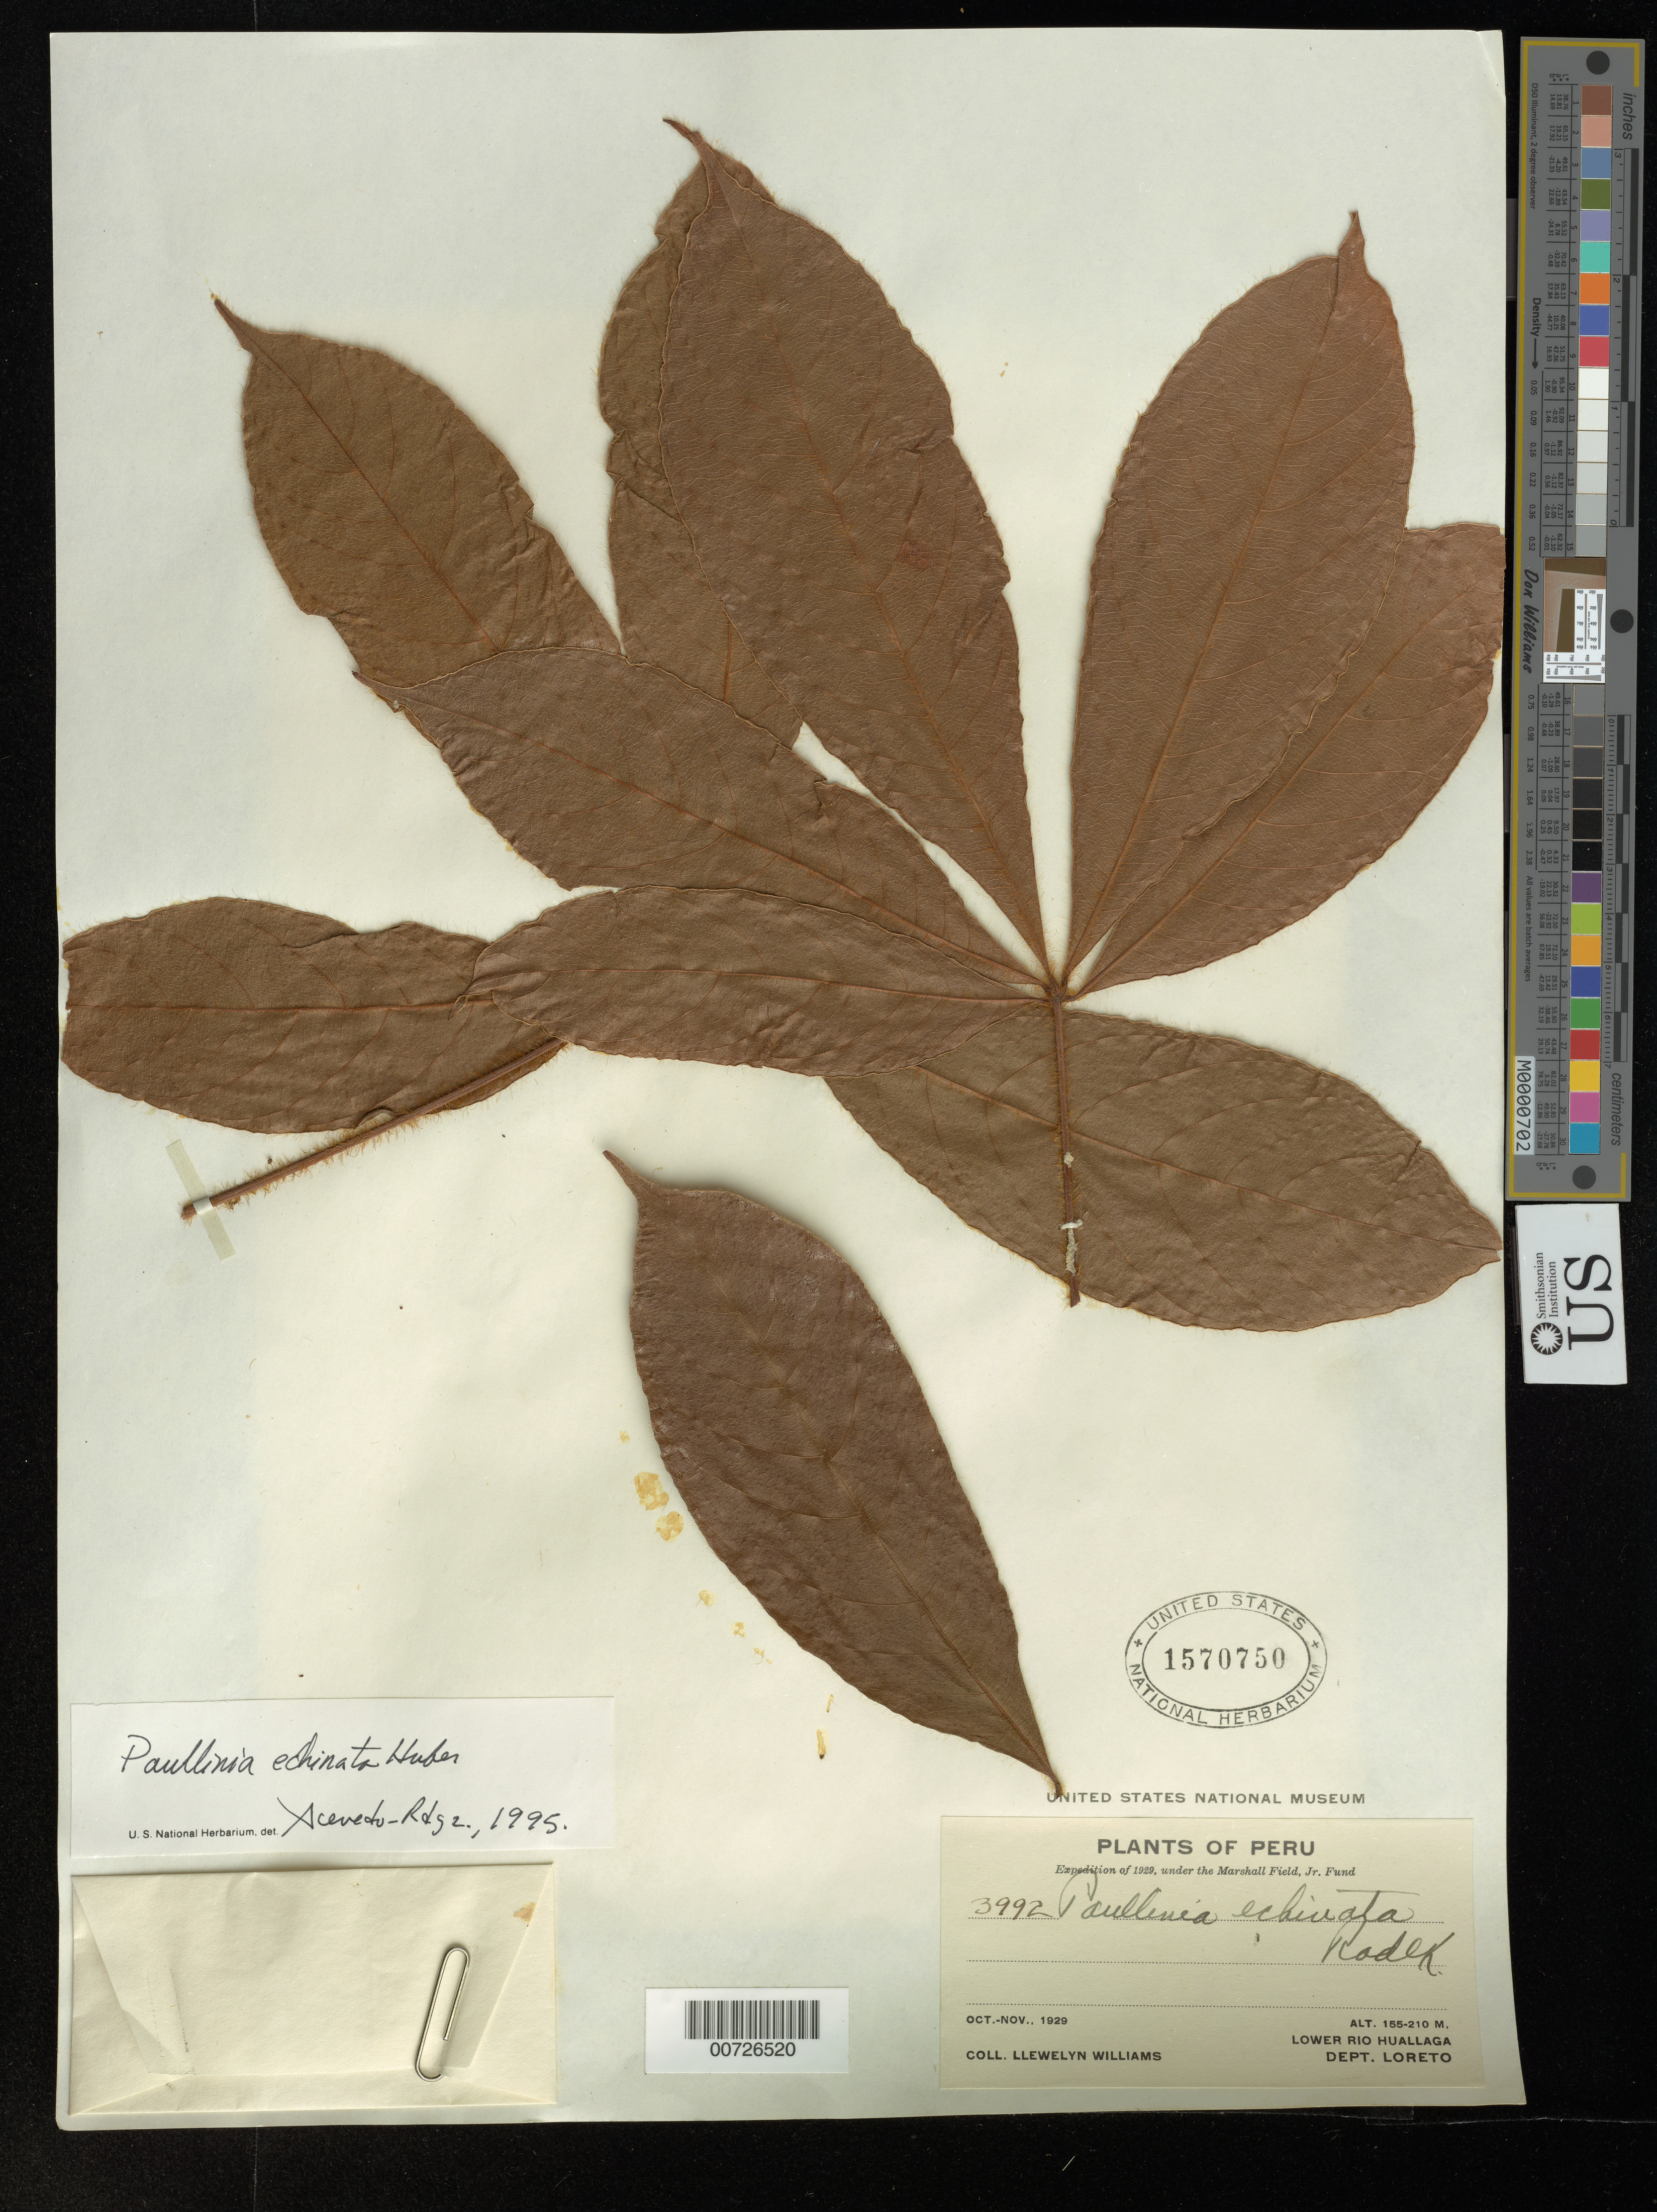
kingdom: Plantae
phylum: Tracheophyta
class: Magnoliopsida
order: Sapindales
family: Sapindaceae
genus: Paullinia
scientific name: Paullinia echinata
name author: Huber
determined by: Acevedo-Rodríguez, P., (BOT), Smithsonian Institution - National Museum of Natural History (UNITED STATES)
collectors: L. Williams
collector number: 3992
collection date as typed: Oct 1929 to -- Nov 1929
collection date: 1929-10/1929-11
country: Peru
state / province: Loreto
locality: Lower Rio Huallaga.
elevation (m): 155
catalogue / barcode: US 1570750